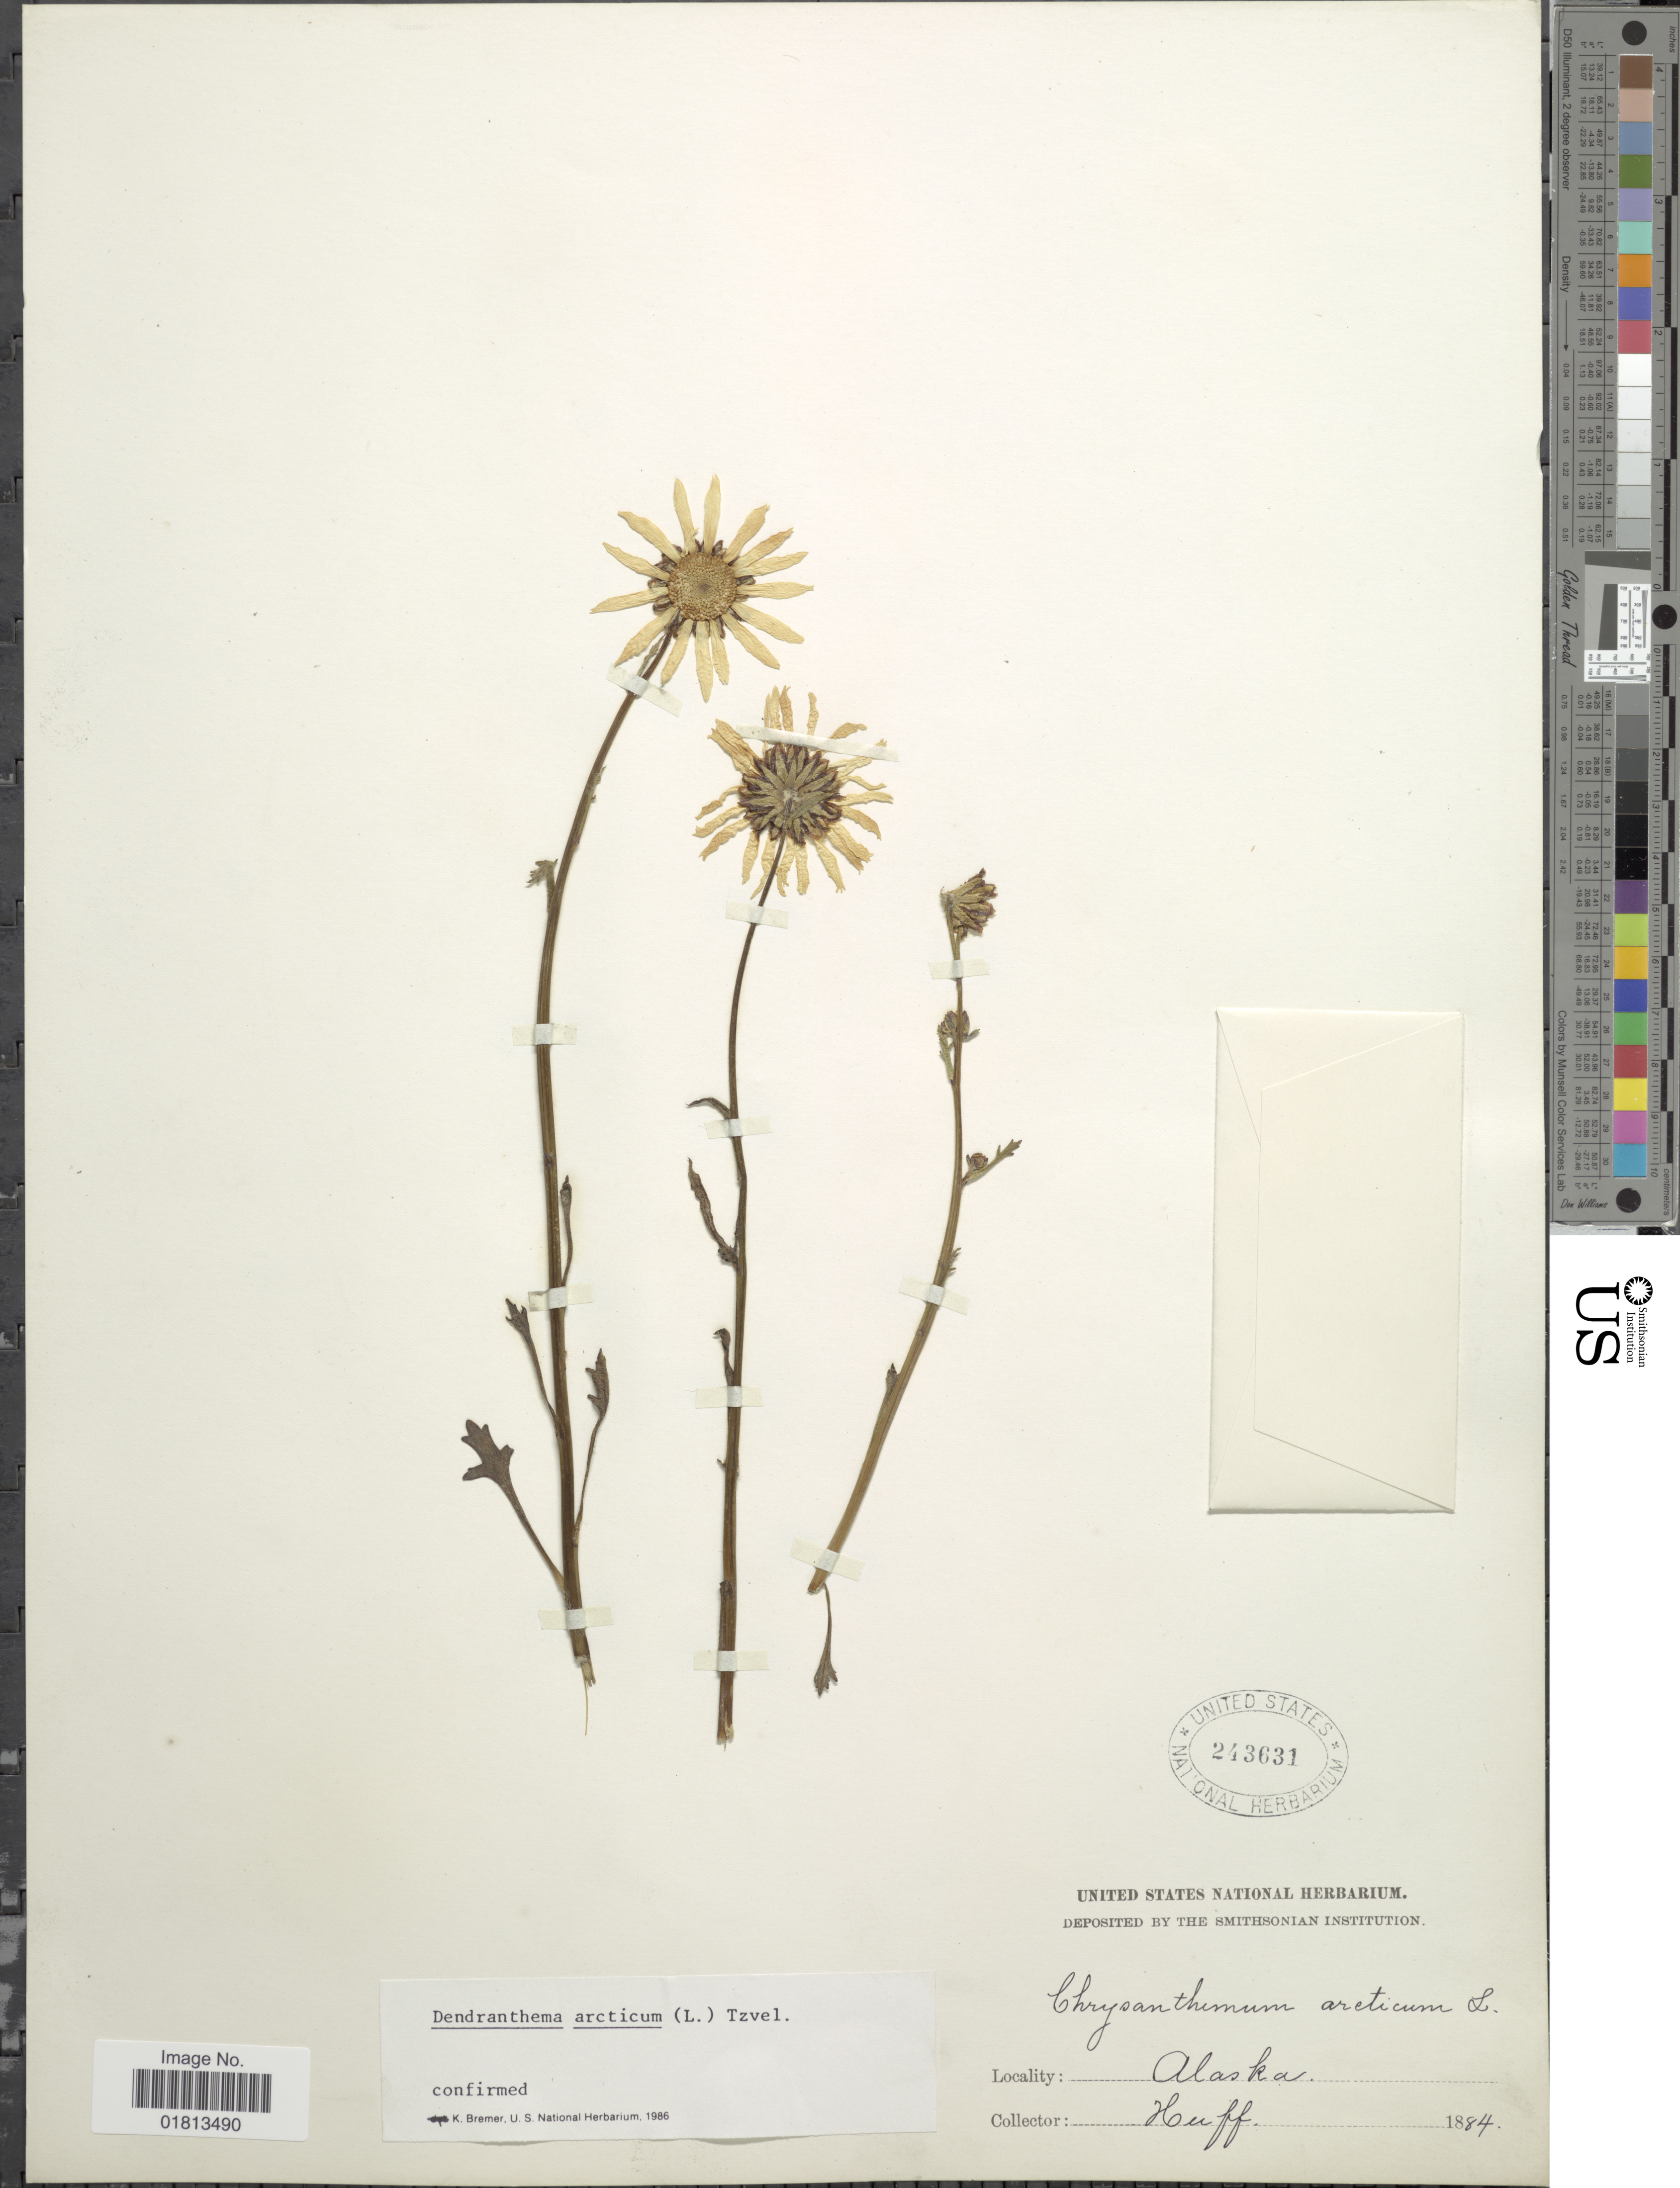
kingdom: Plantae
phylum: Tracheophyta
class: Magnoliopsida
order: Asterales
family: Asteraceae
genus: Dendranthema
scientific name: Dendranthema arcticum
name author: (L.) Tzvelev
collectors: -. Huff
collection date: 1884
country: United States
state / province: Alaska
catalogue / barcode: US 243631